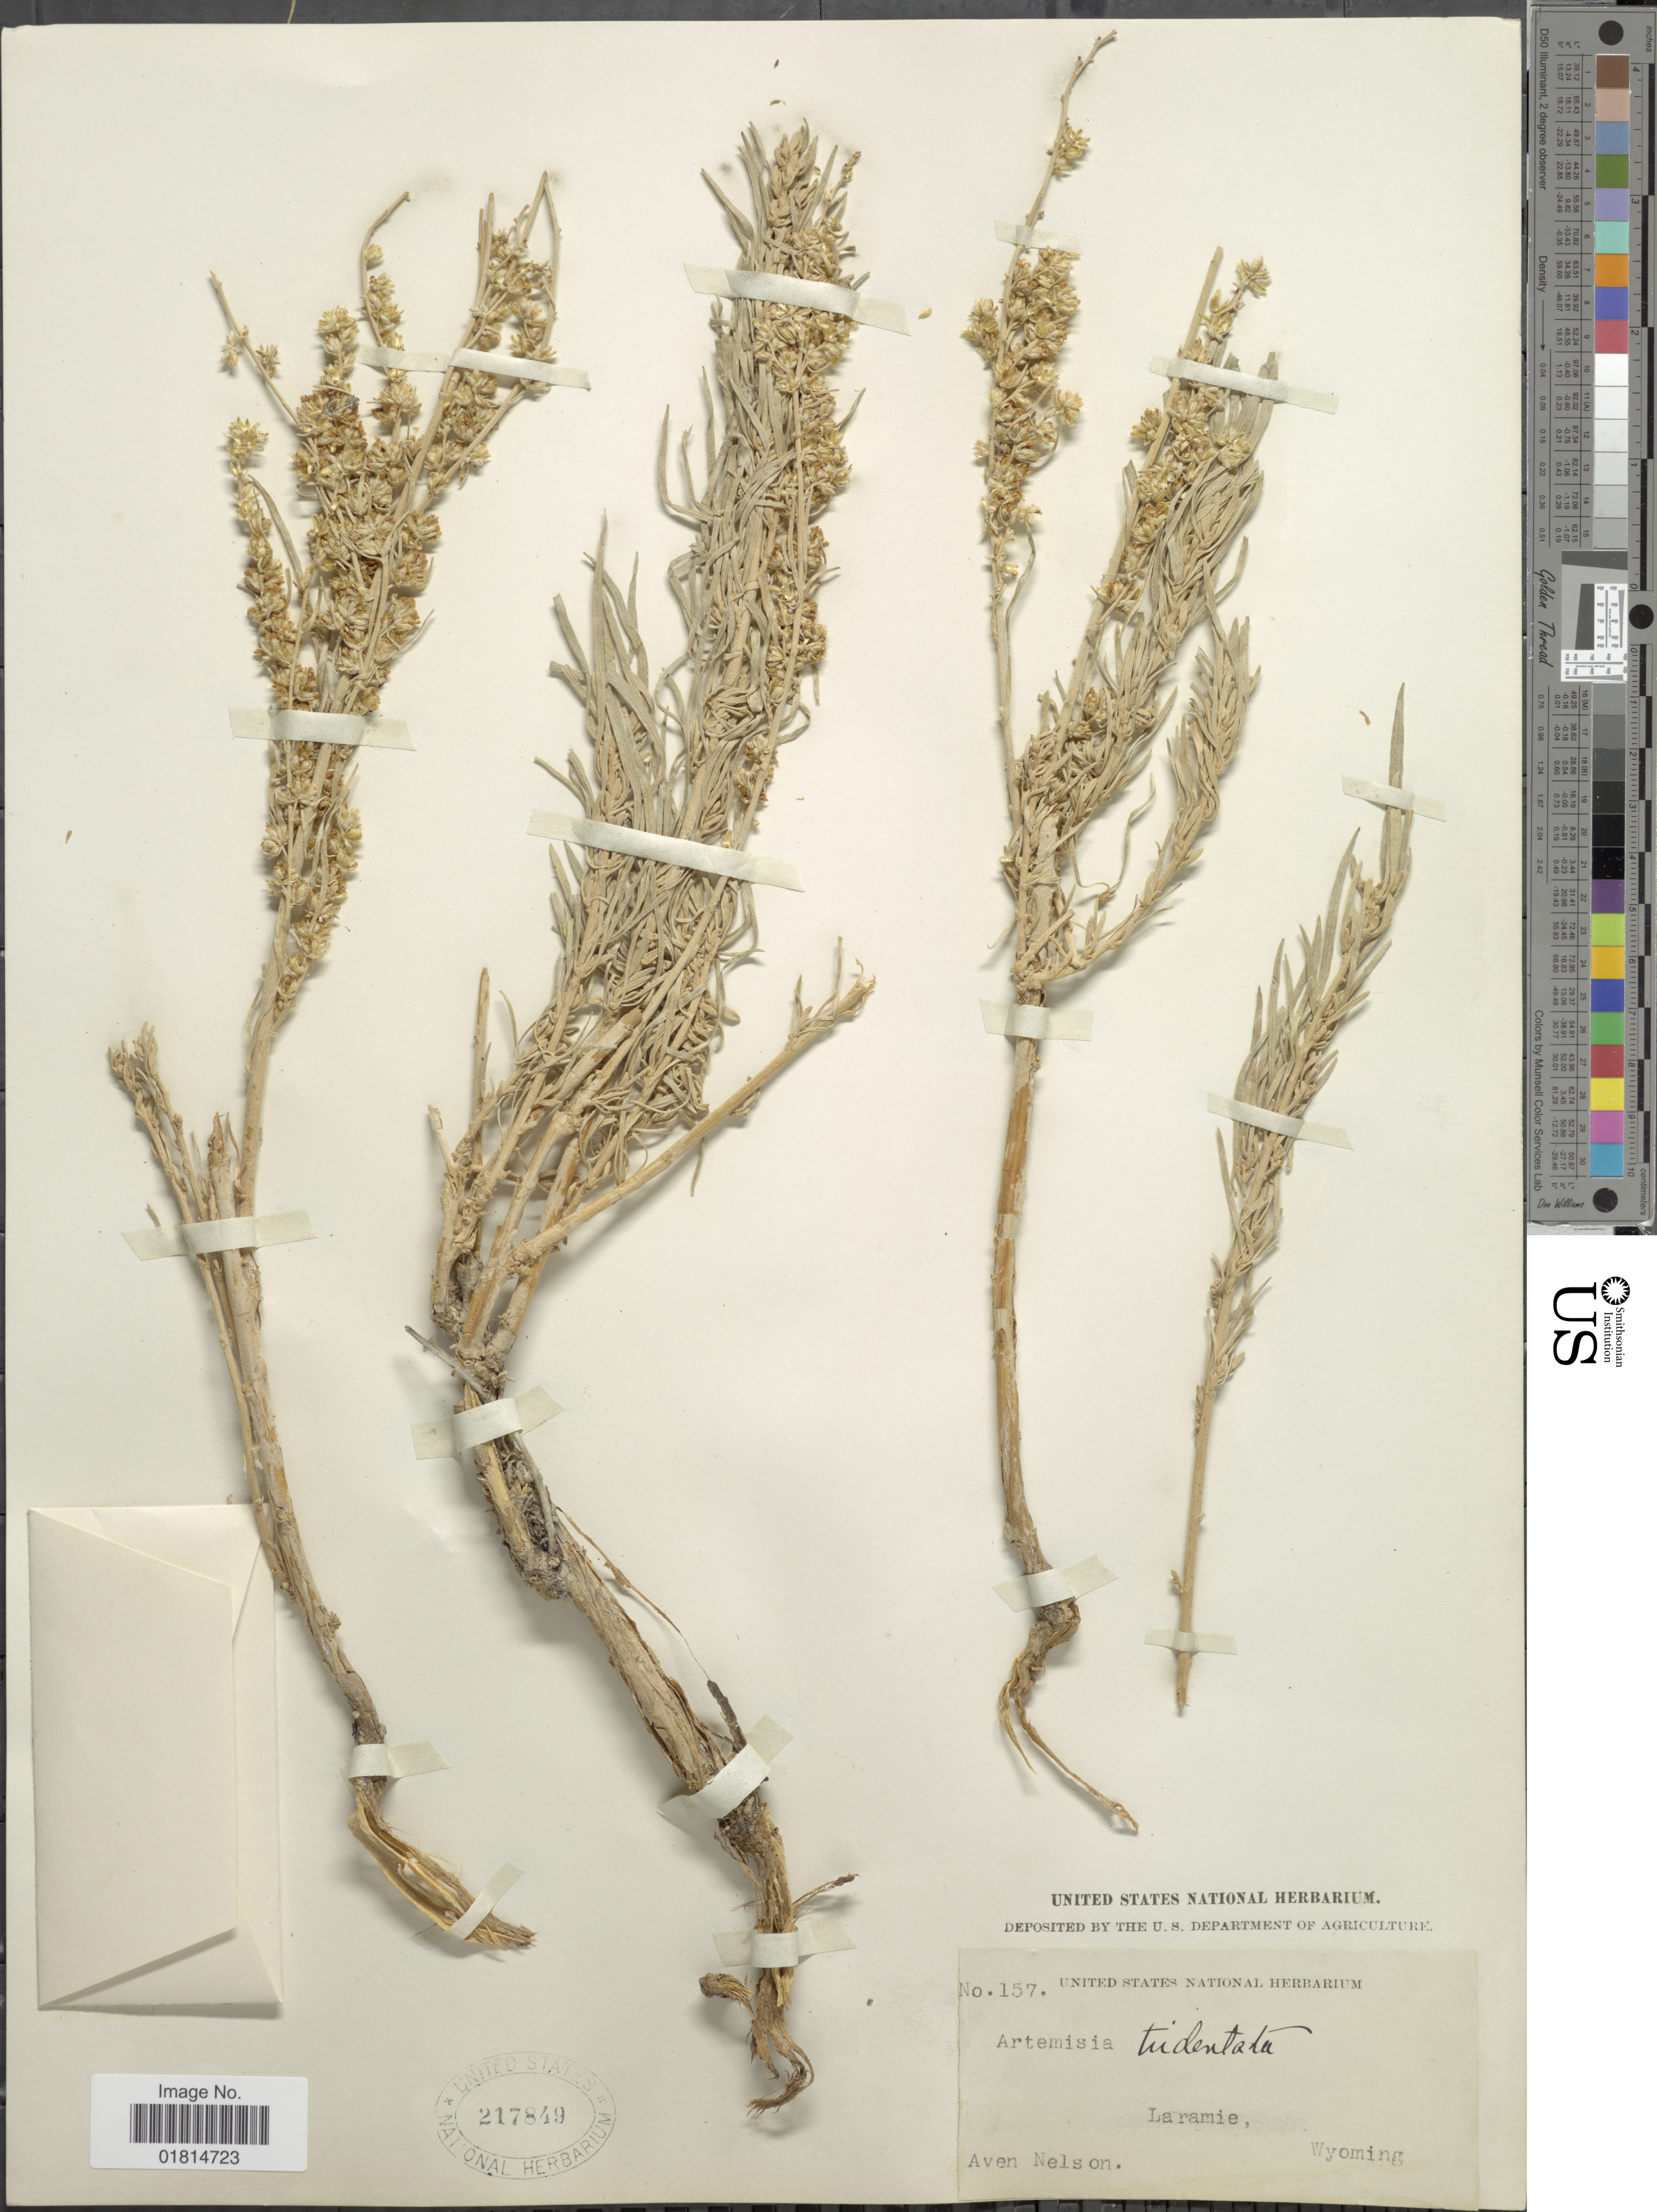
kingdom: Plantae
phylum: Tracheophyta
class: Magnoliopsida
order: Asterales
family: Asteraceae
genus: Artemisia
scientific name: Artemisia cana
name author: Pursh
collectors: A. Nelson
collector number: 157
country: United States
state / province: Wyoming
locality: Laramie, Wyoming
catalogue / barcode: US 217849